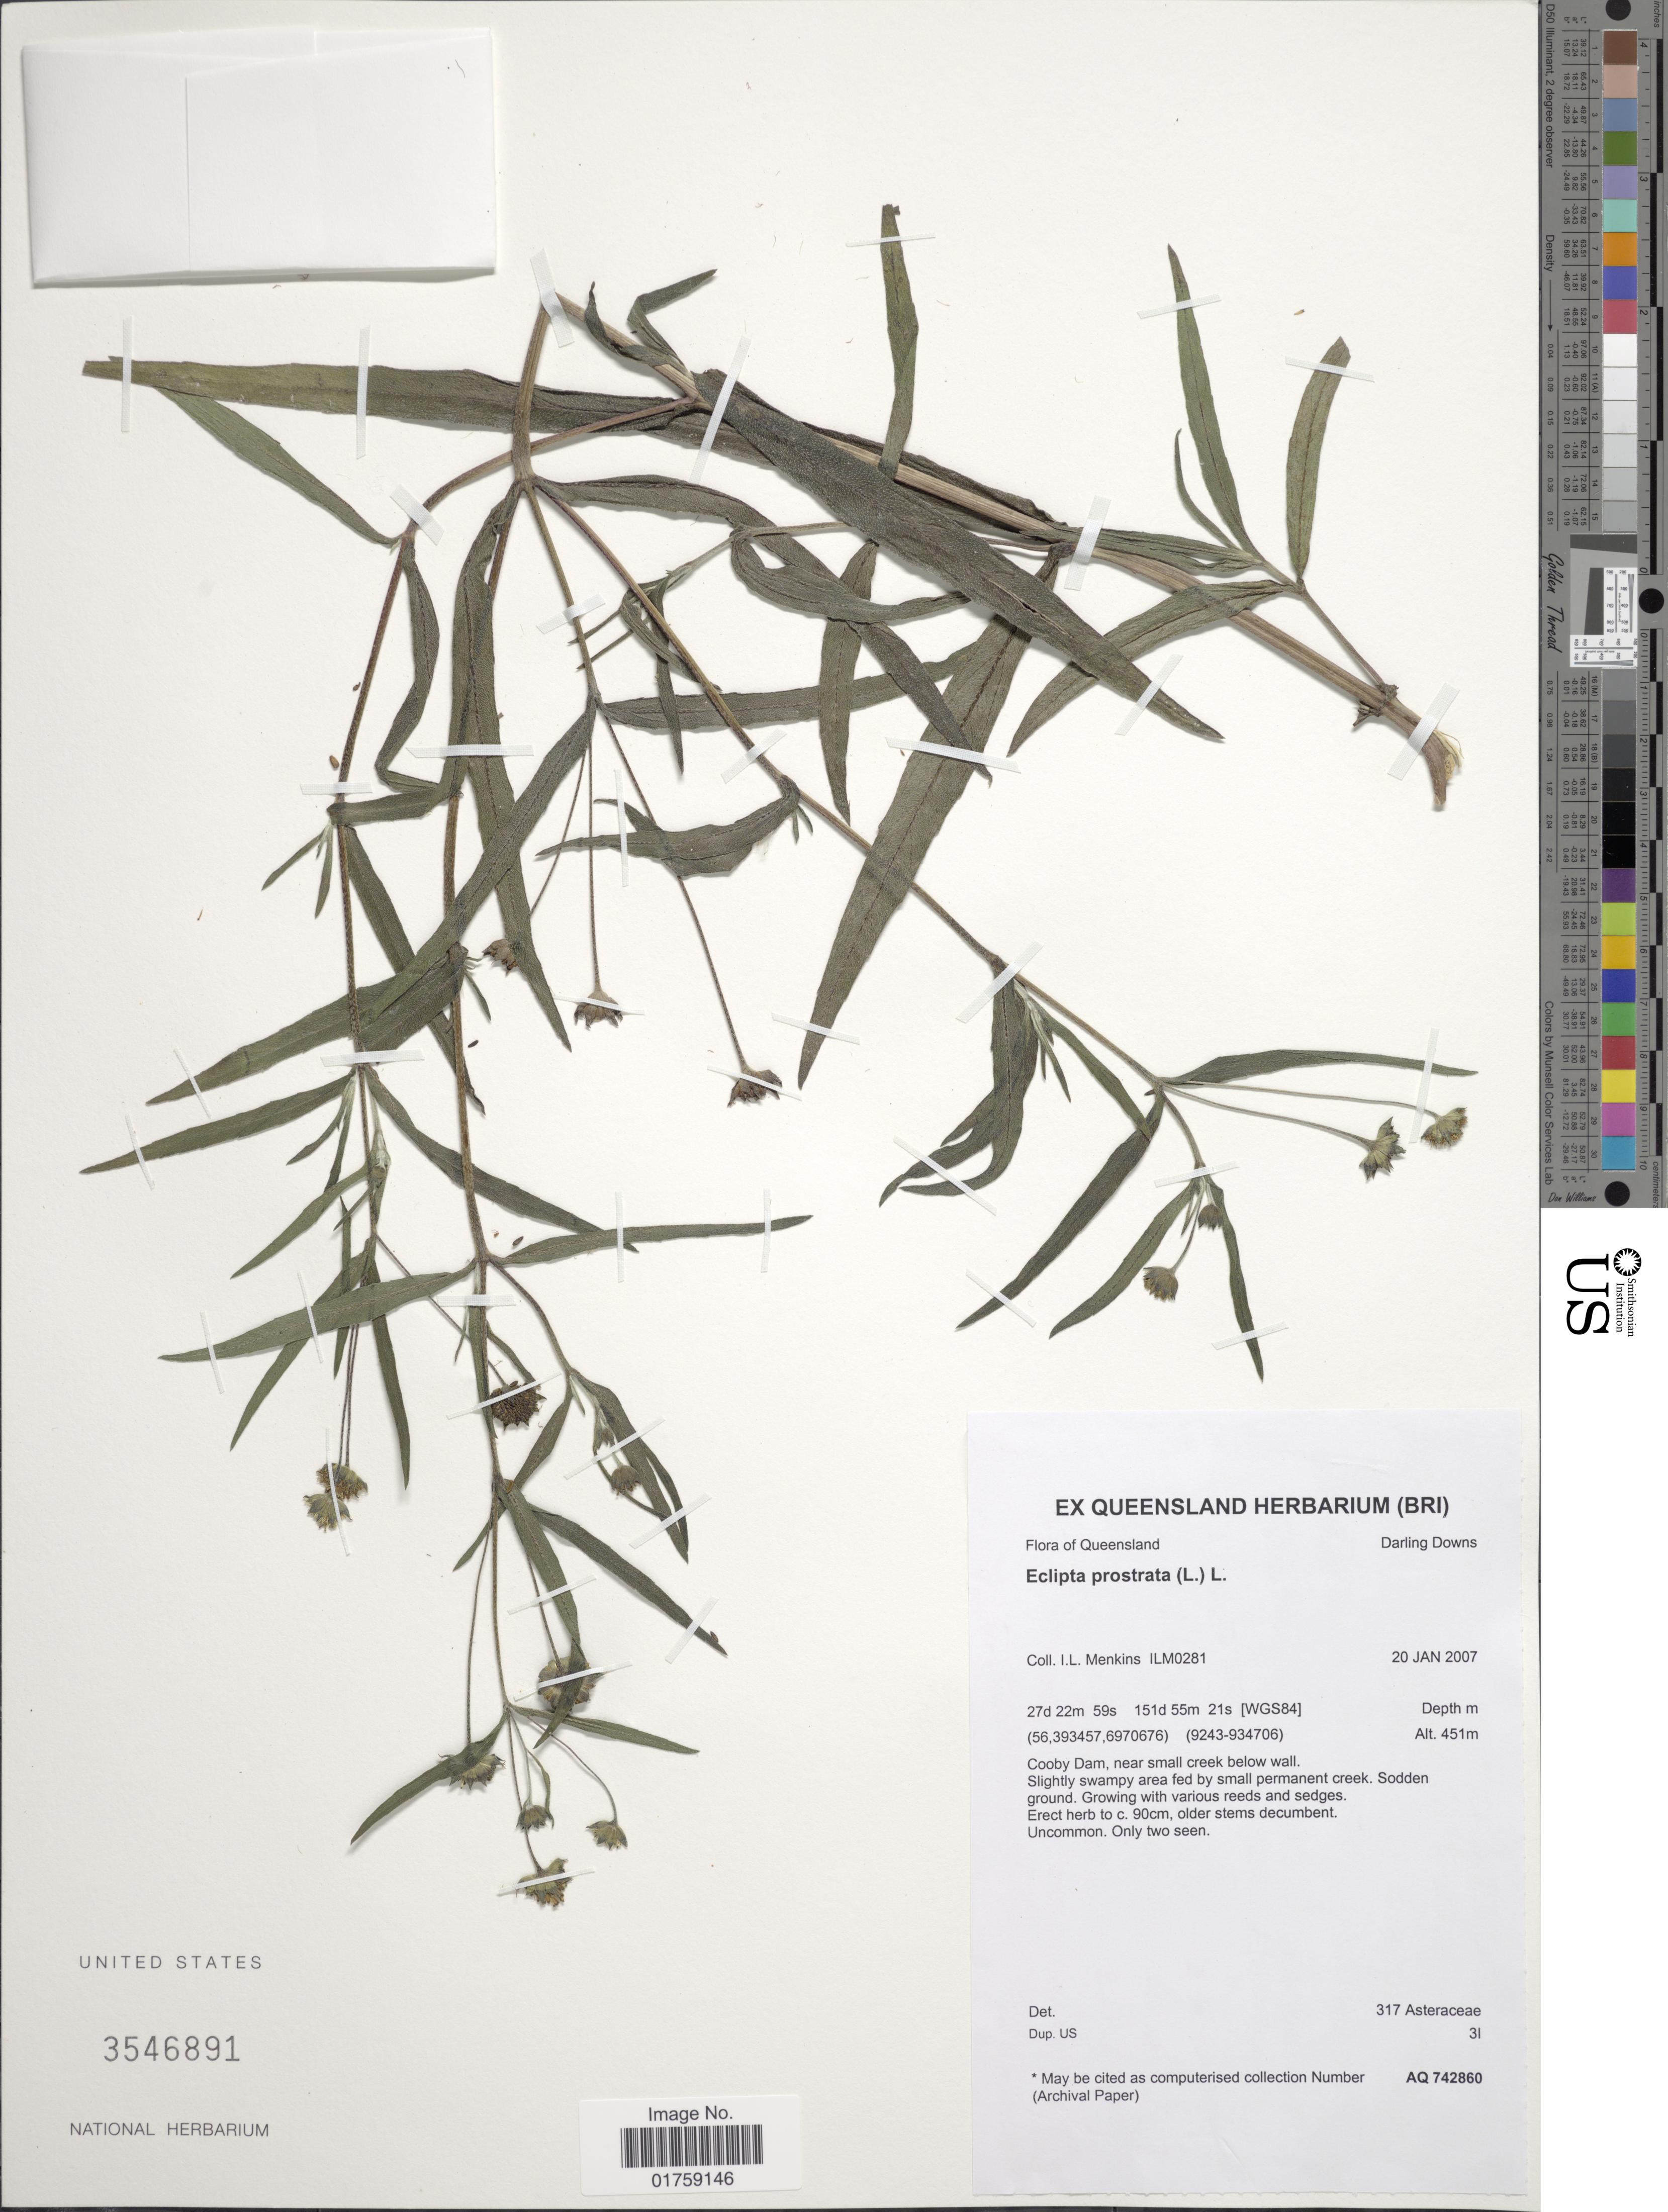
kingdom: Plantae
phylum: Tracheophyta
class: Magnoliopsida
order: Asterales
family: Asteraceae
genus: Eclipta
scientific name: Eclipta alba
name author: (L.) Hassk.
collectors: I. Menkins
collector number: ILM0281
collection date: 2007-01-20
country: Australia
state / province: Queensland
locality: Darling Downs. Cooby Dam, near small creek below wall.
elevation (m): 451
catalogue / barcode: US 3546891